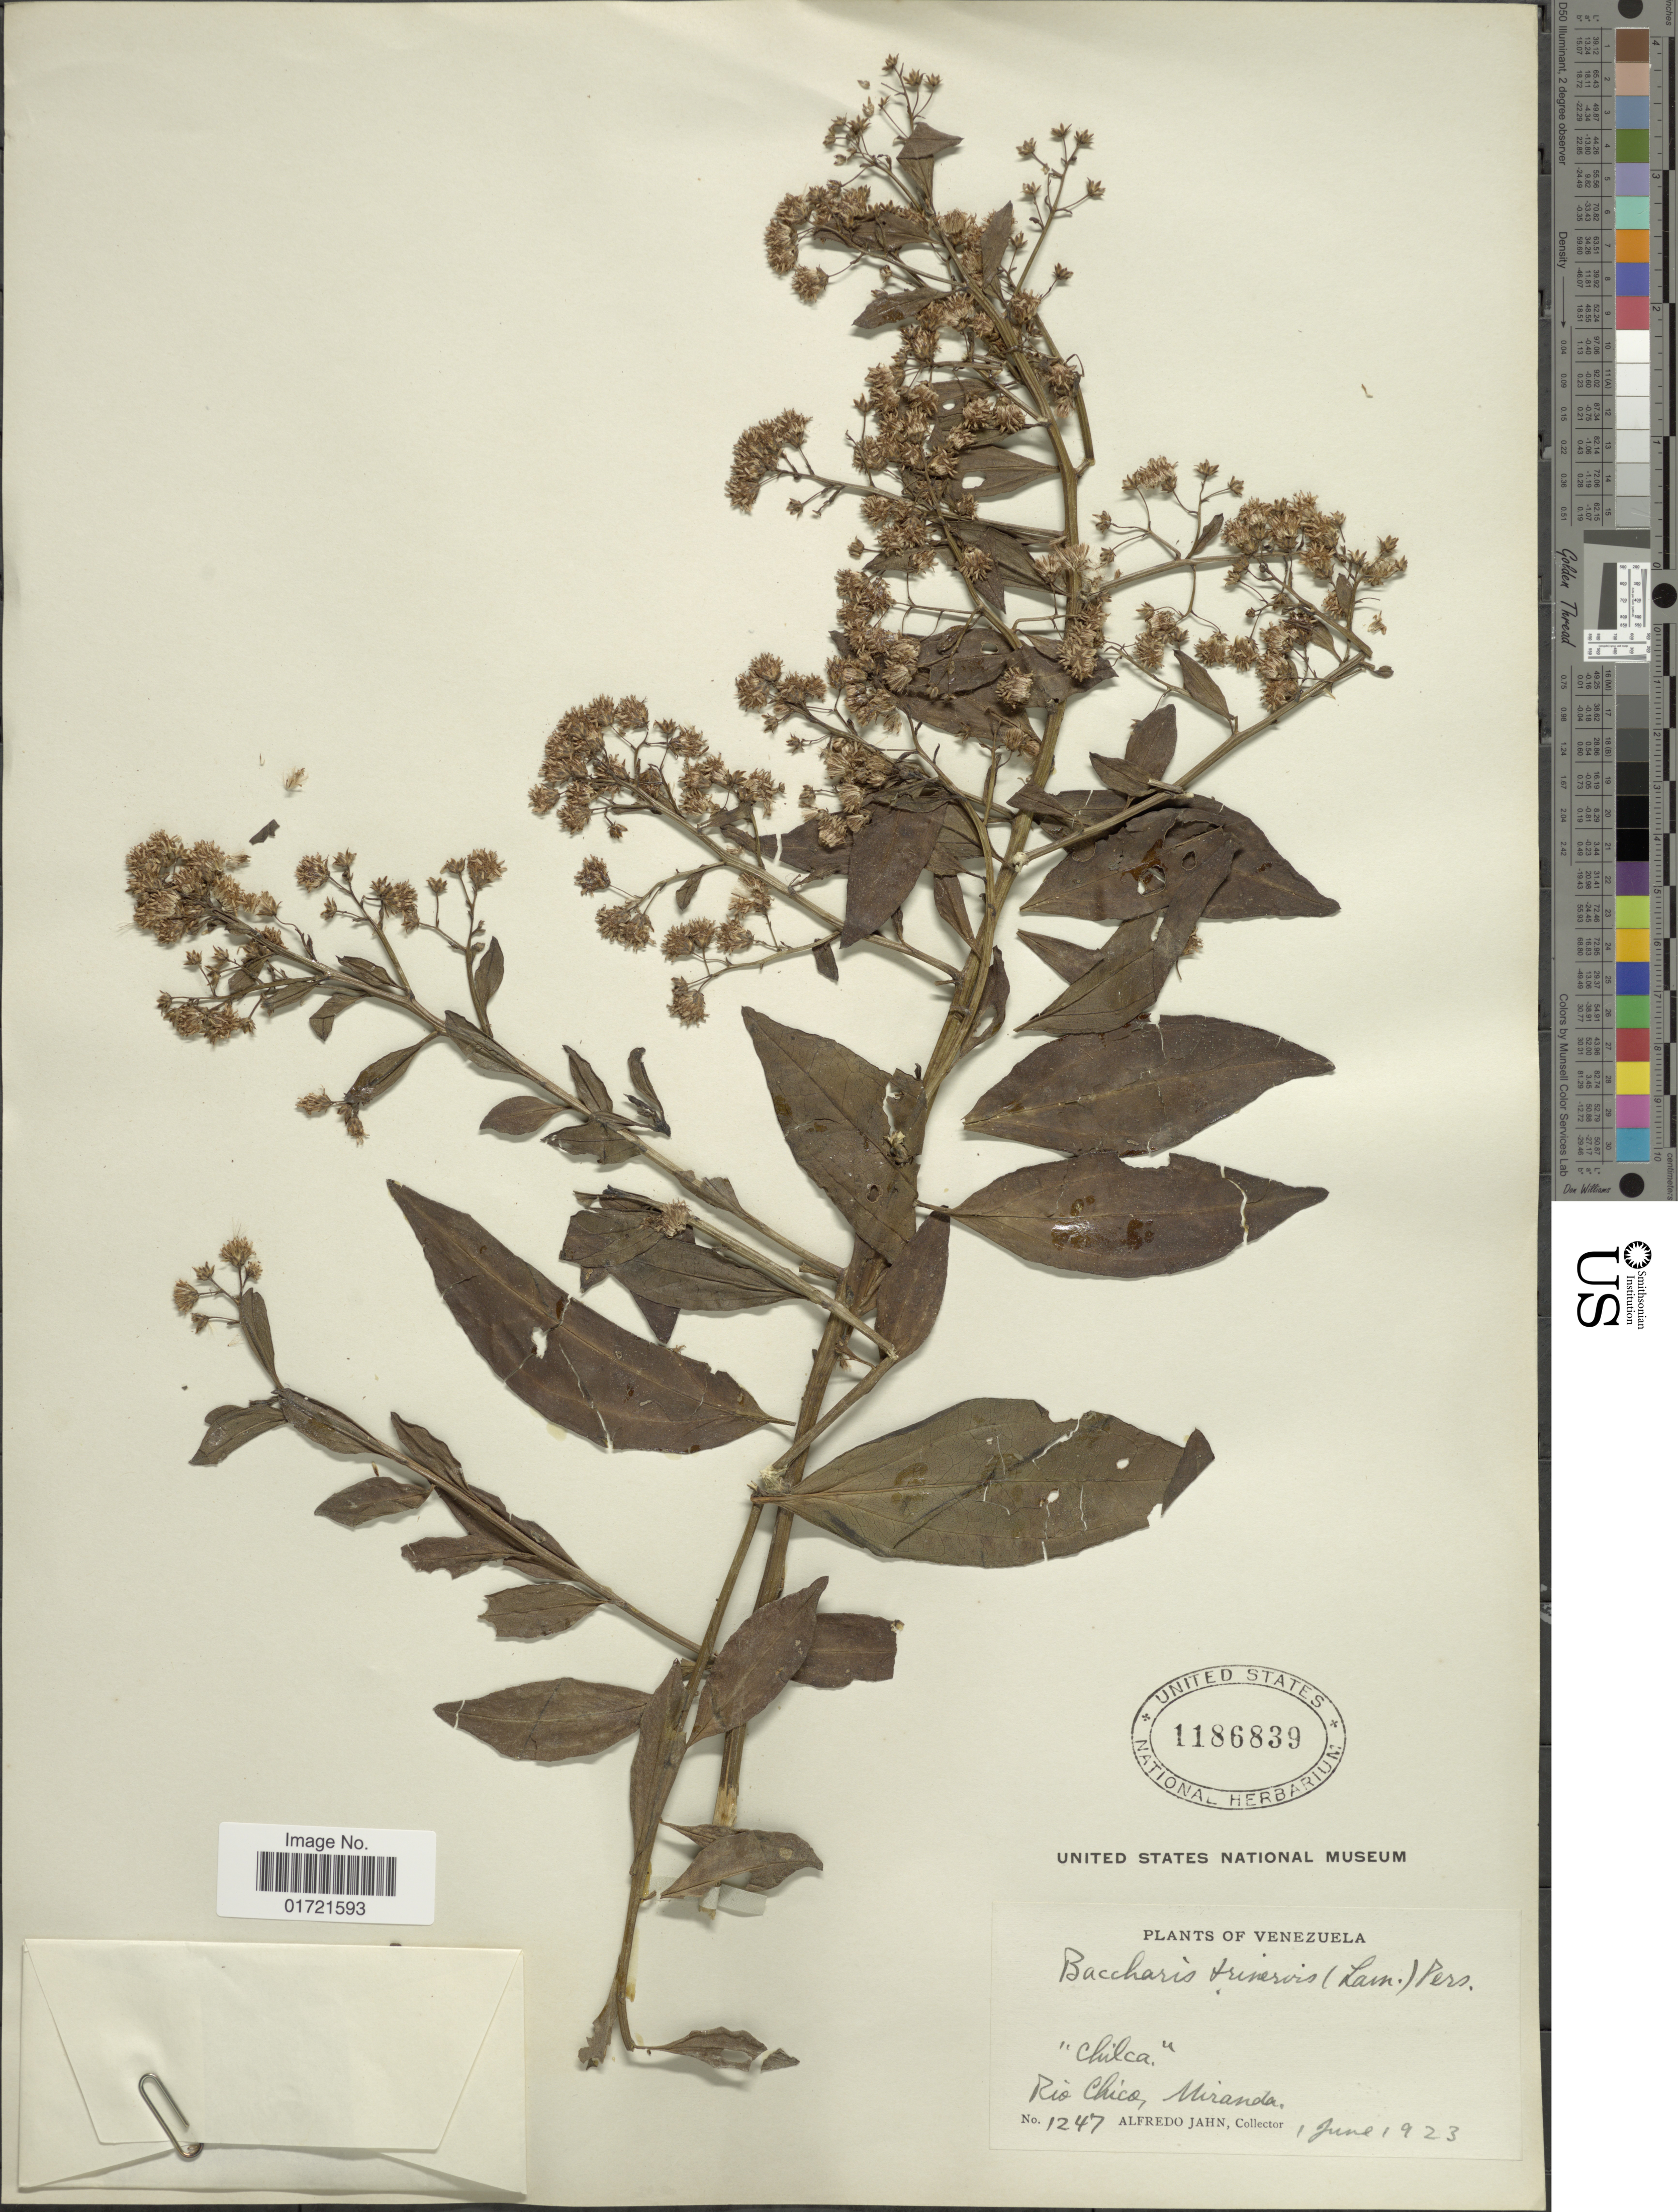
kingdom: Plantae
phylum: Tracheophyta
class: Magnoliopsida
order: Asterales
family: Asteraceae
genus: Baccharis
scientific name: Baccharis trinervis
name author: (Lam.) Pers.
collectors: A. Jahn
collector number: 1247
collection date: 1923-06-01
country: Venezuela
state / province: Miranda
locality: Rio Chico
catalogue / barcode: US 1186839